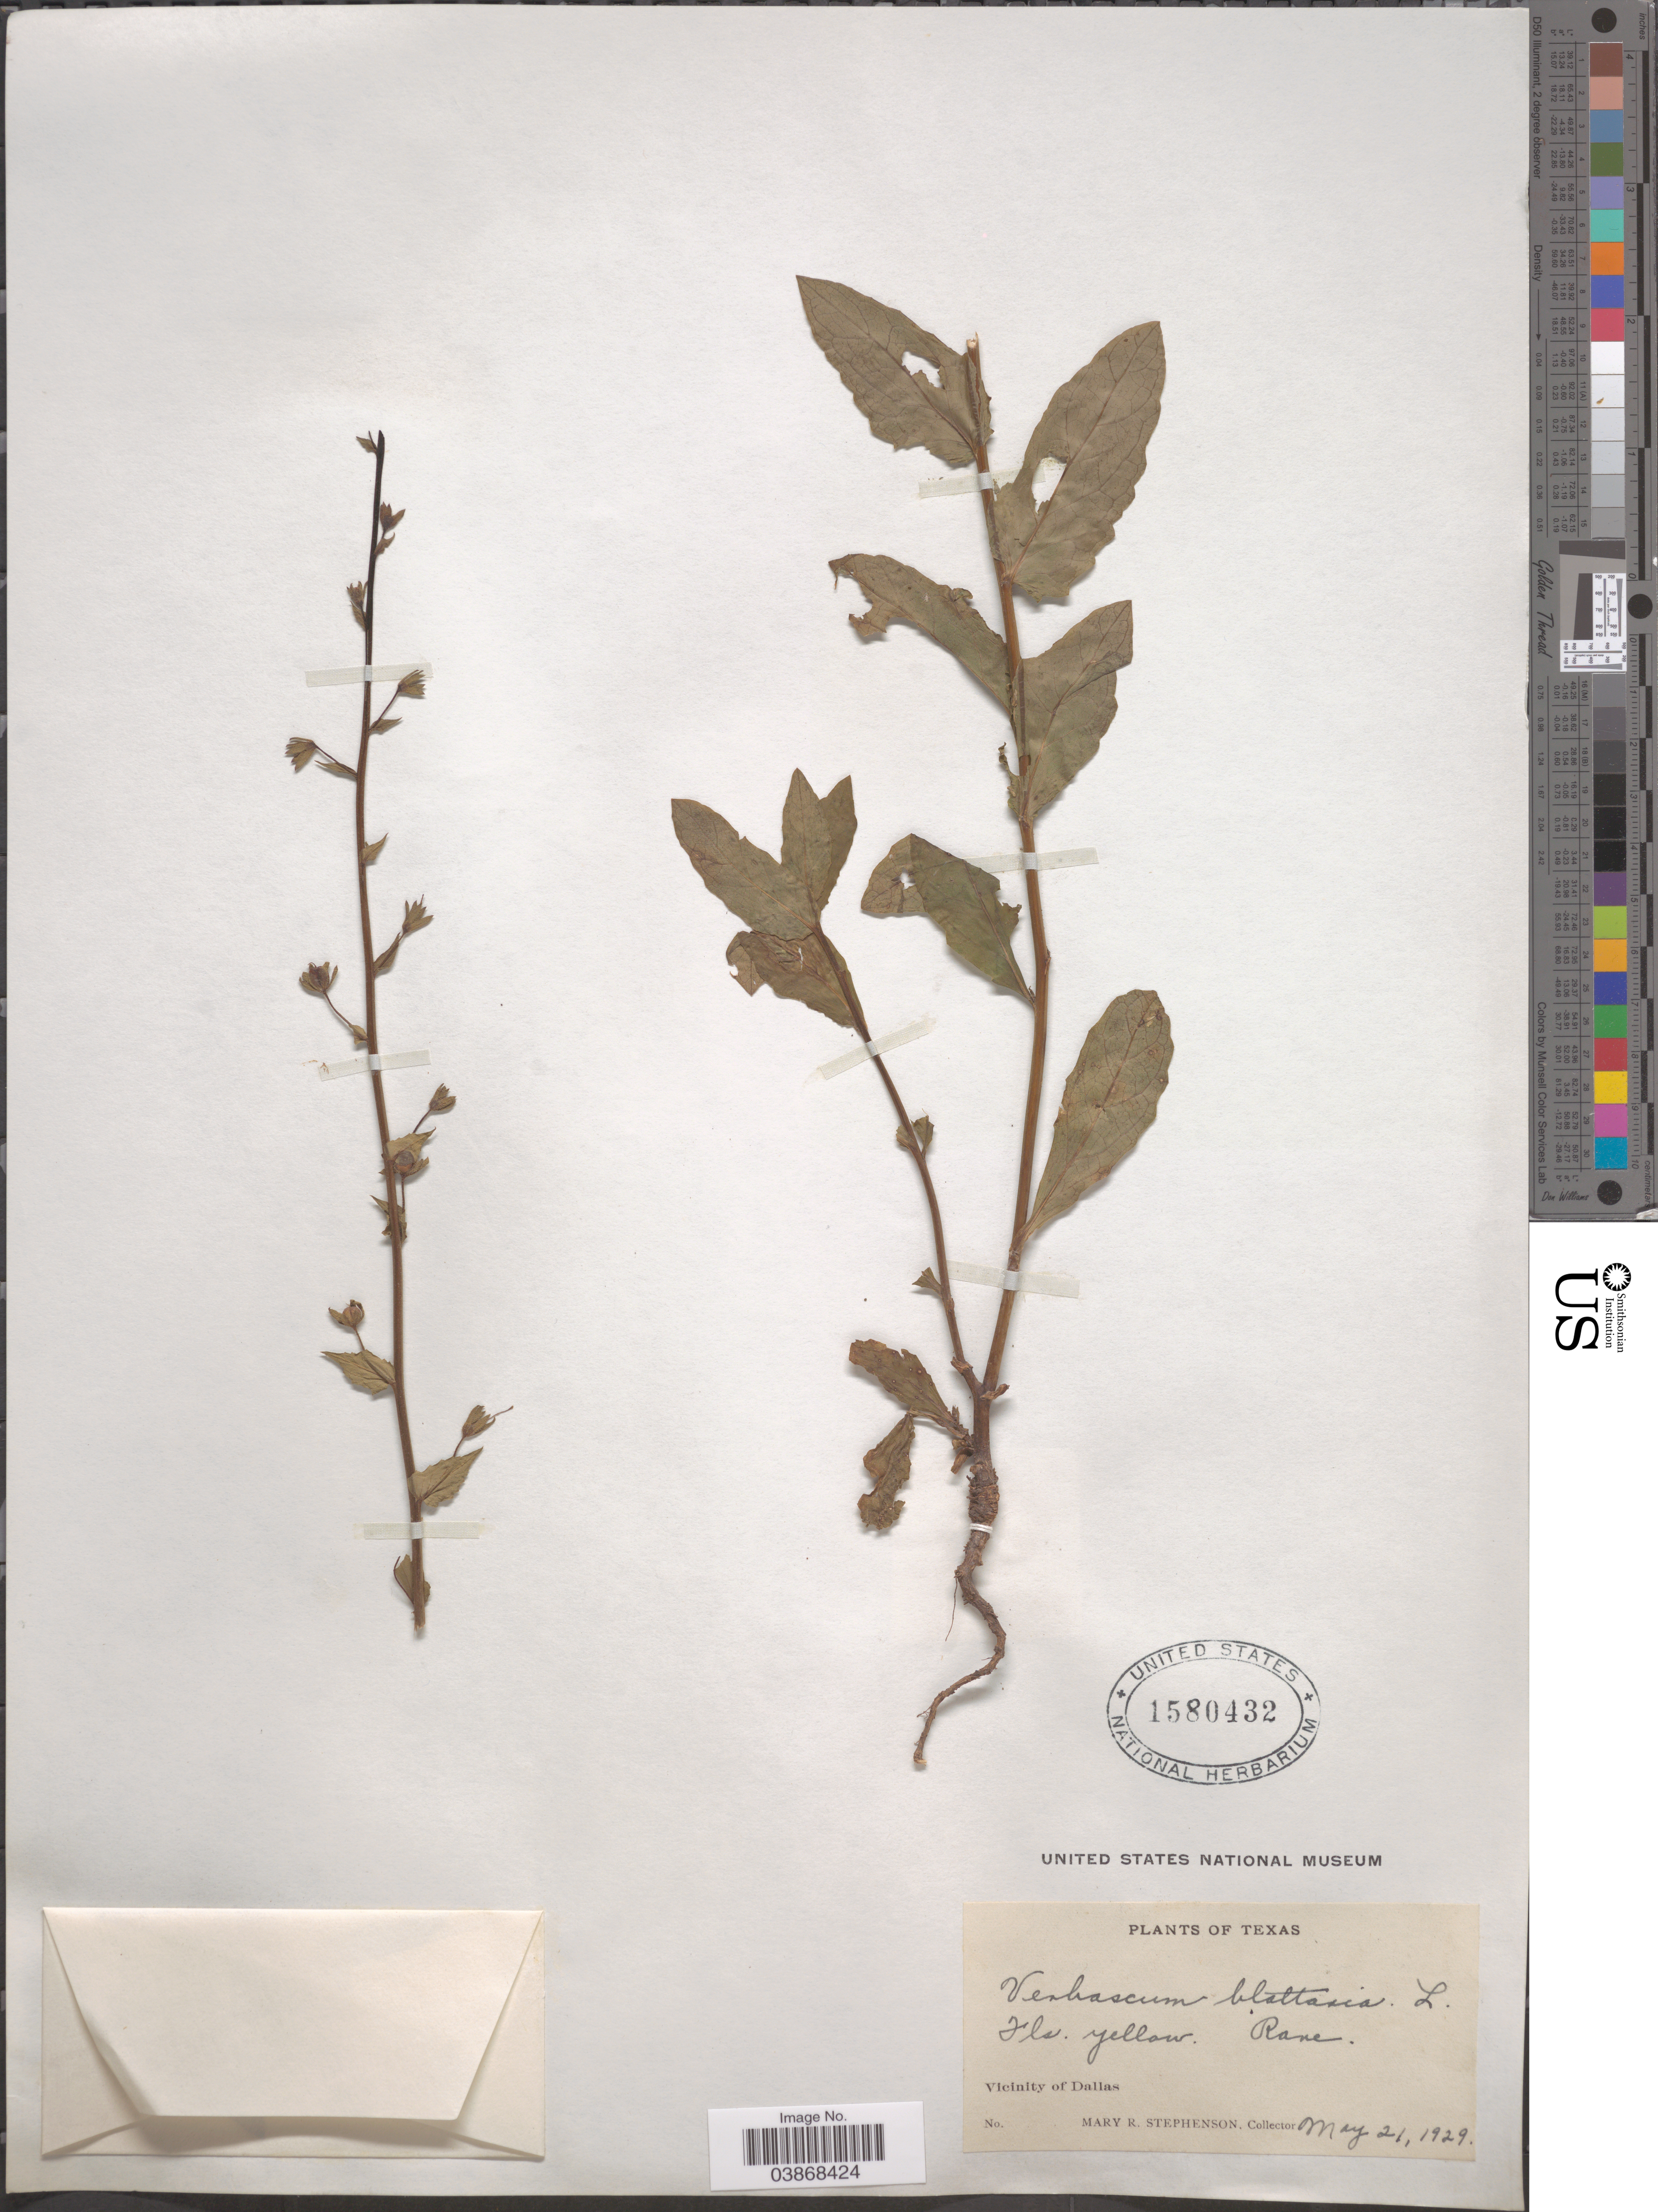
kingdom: Plantae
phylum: Tracheophyta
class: Magnoliopsida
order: Lamiales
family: Scrophulariaceae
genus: Verbascum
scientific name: Verbascum blattaria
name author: L.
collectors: M. Stephenson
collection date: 1929-05-21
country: United States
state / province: Texas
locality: Vicinity of Dallas.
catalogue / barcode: US 1580432